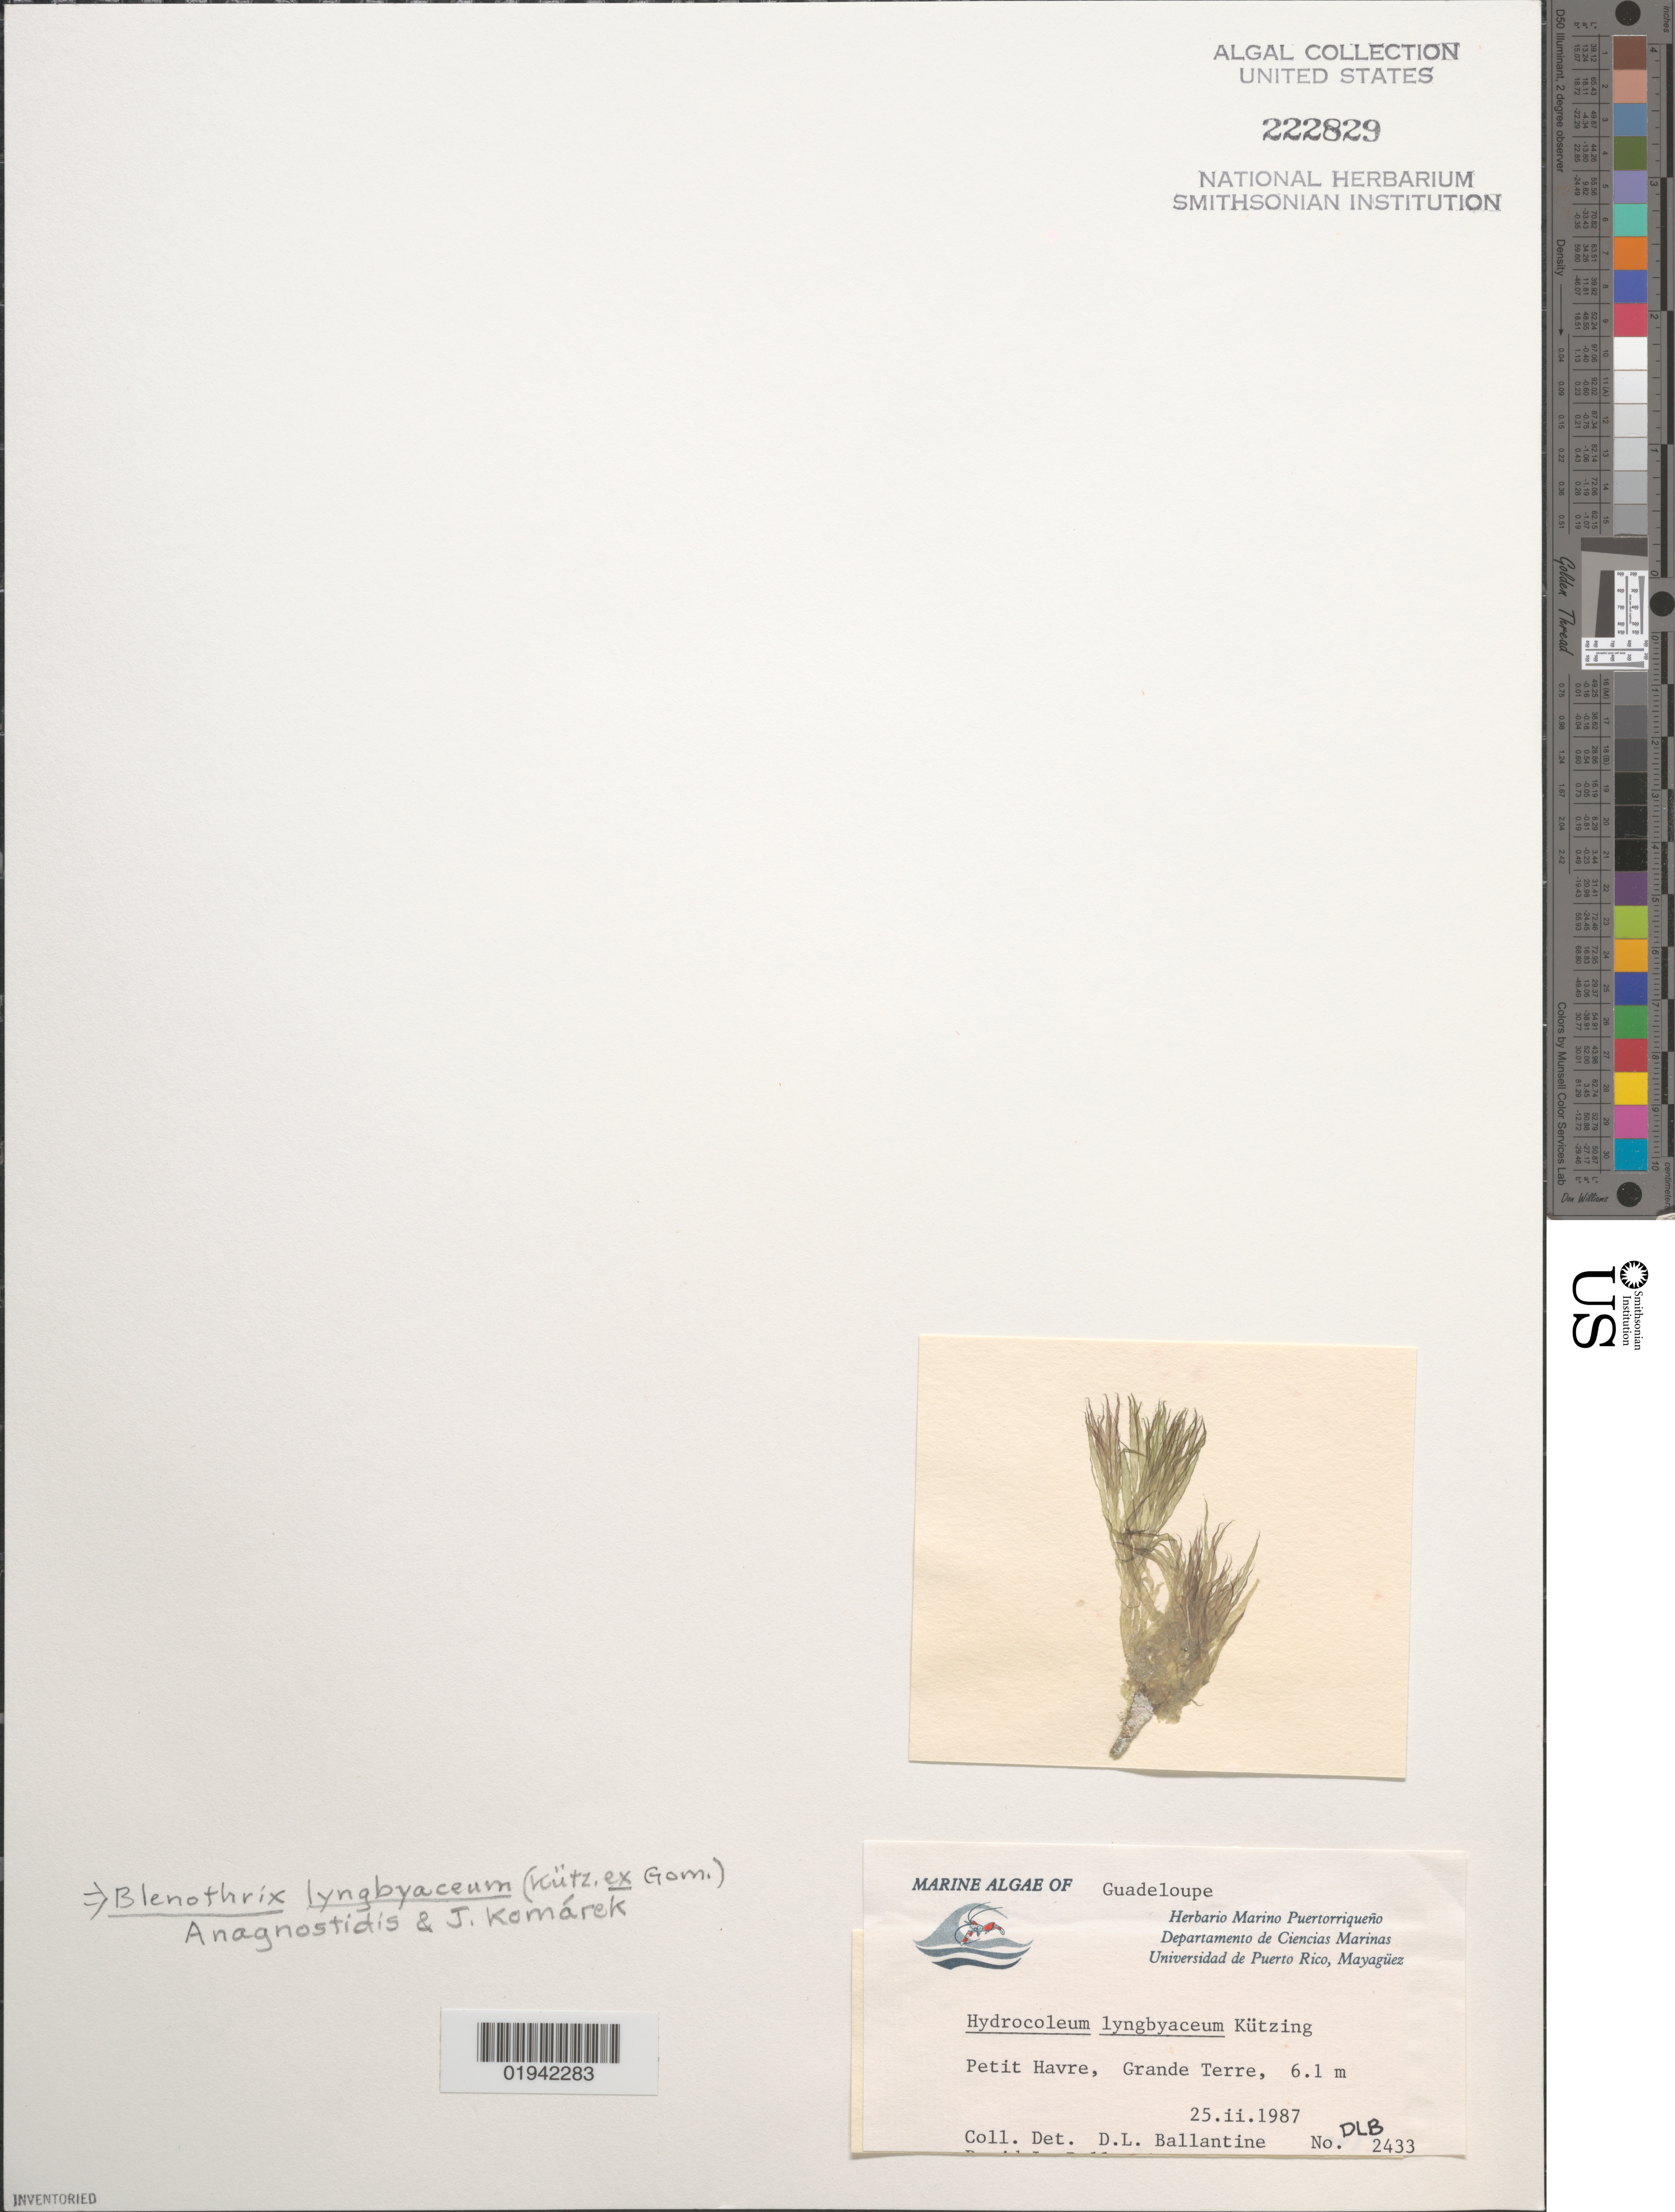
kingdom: Bacteria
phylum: Cyanobacteria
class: Cyanobacteriia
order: Cyanobacteriales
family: Microcoleaceae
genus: Blennothrix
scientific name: Blennothrix lyngbyacea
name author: (Kütz. ex Gomont) Anagn. & J. Komárek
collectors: D.L. Ballantine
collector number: DLB 2433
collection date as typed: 25 Feb 1987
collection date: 1987-02-25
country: Guadeloupe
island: Grande Terre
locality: Petit Havre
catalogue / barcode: US 222829